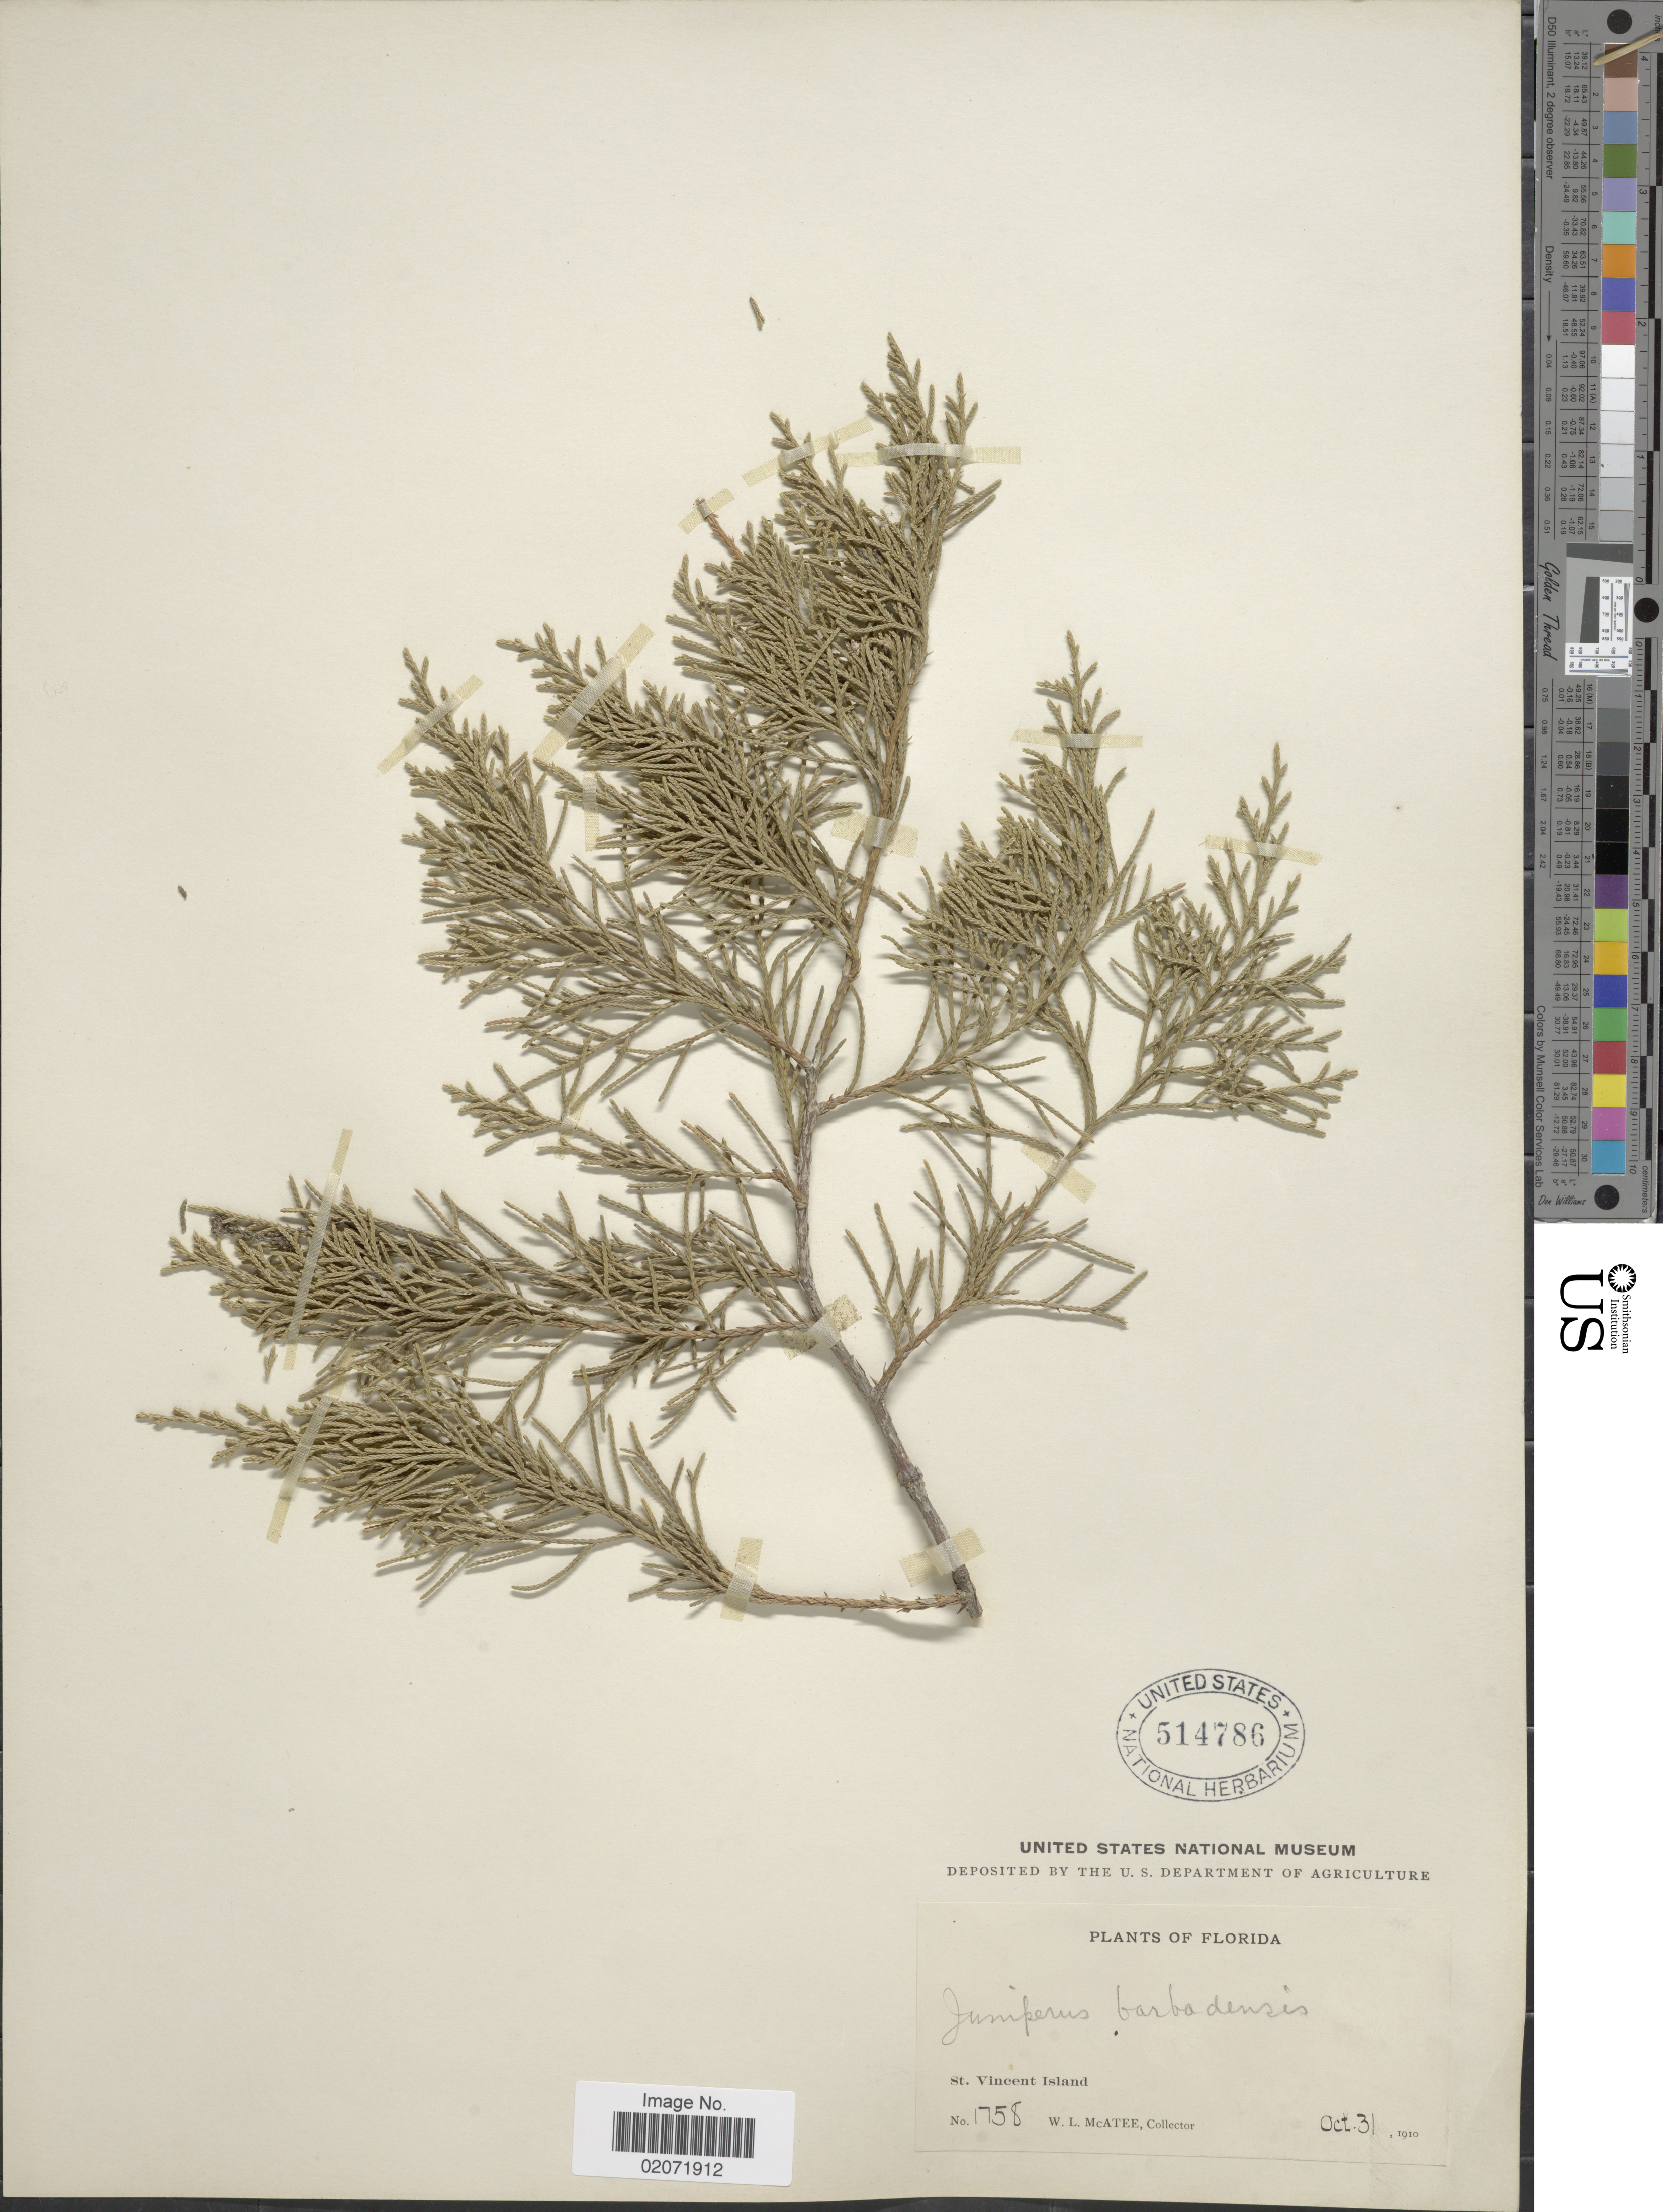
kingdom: Plantae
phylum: Tracheophyta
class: Pinopsida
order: Pinales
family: Cupressaceae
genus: Juniperus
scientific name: Juniperus silicicola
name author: (Small) L.H. Bailey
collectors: W. McAtee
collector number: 1758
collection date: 1910-10-31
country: United States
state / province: Florida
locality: St. Vincent Island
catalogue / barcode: US 514786